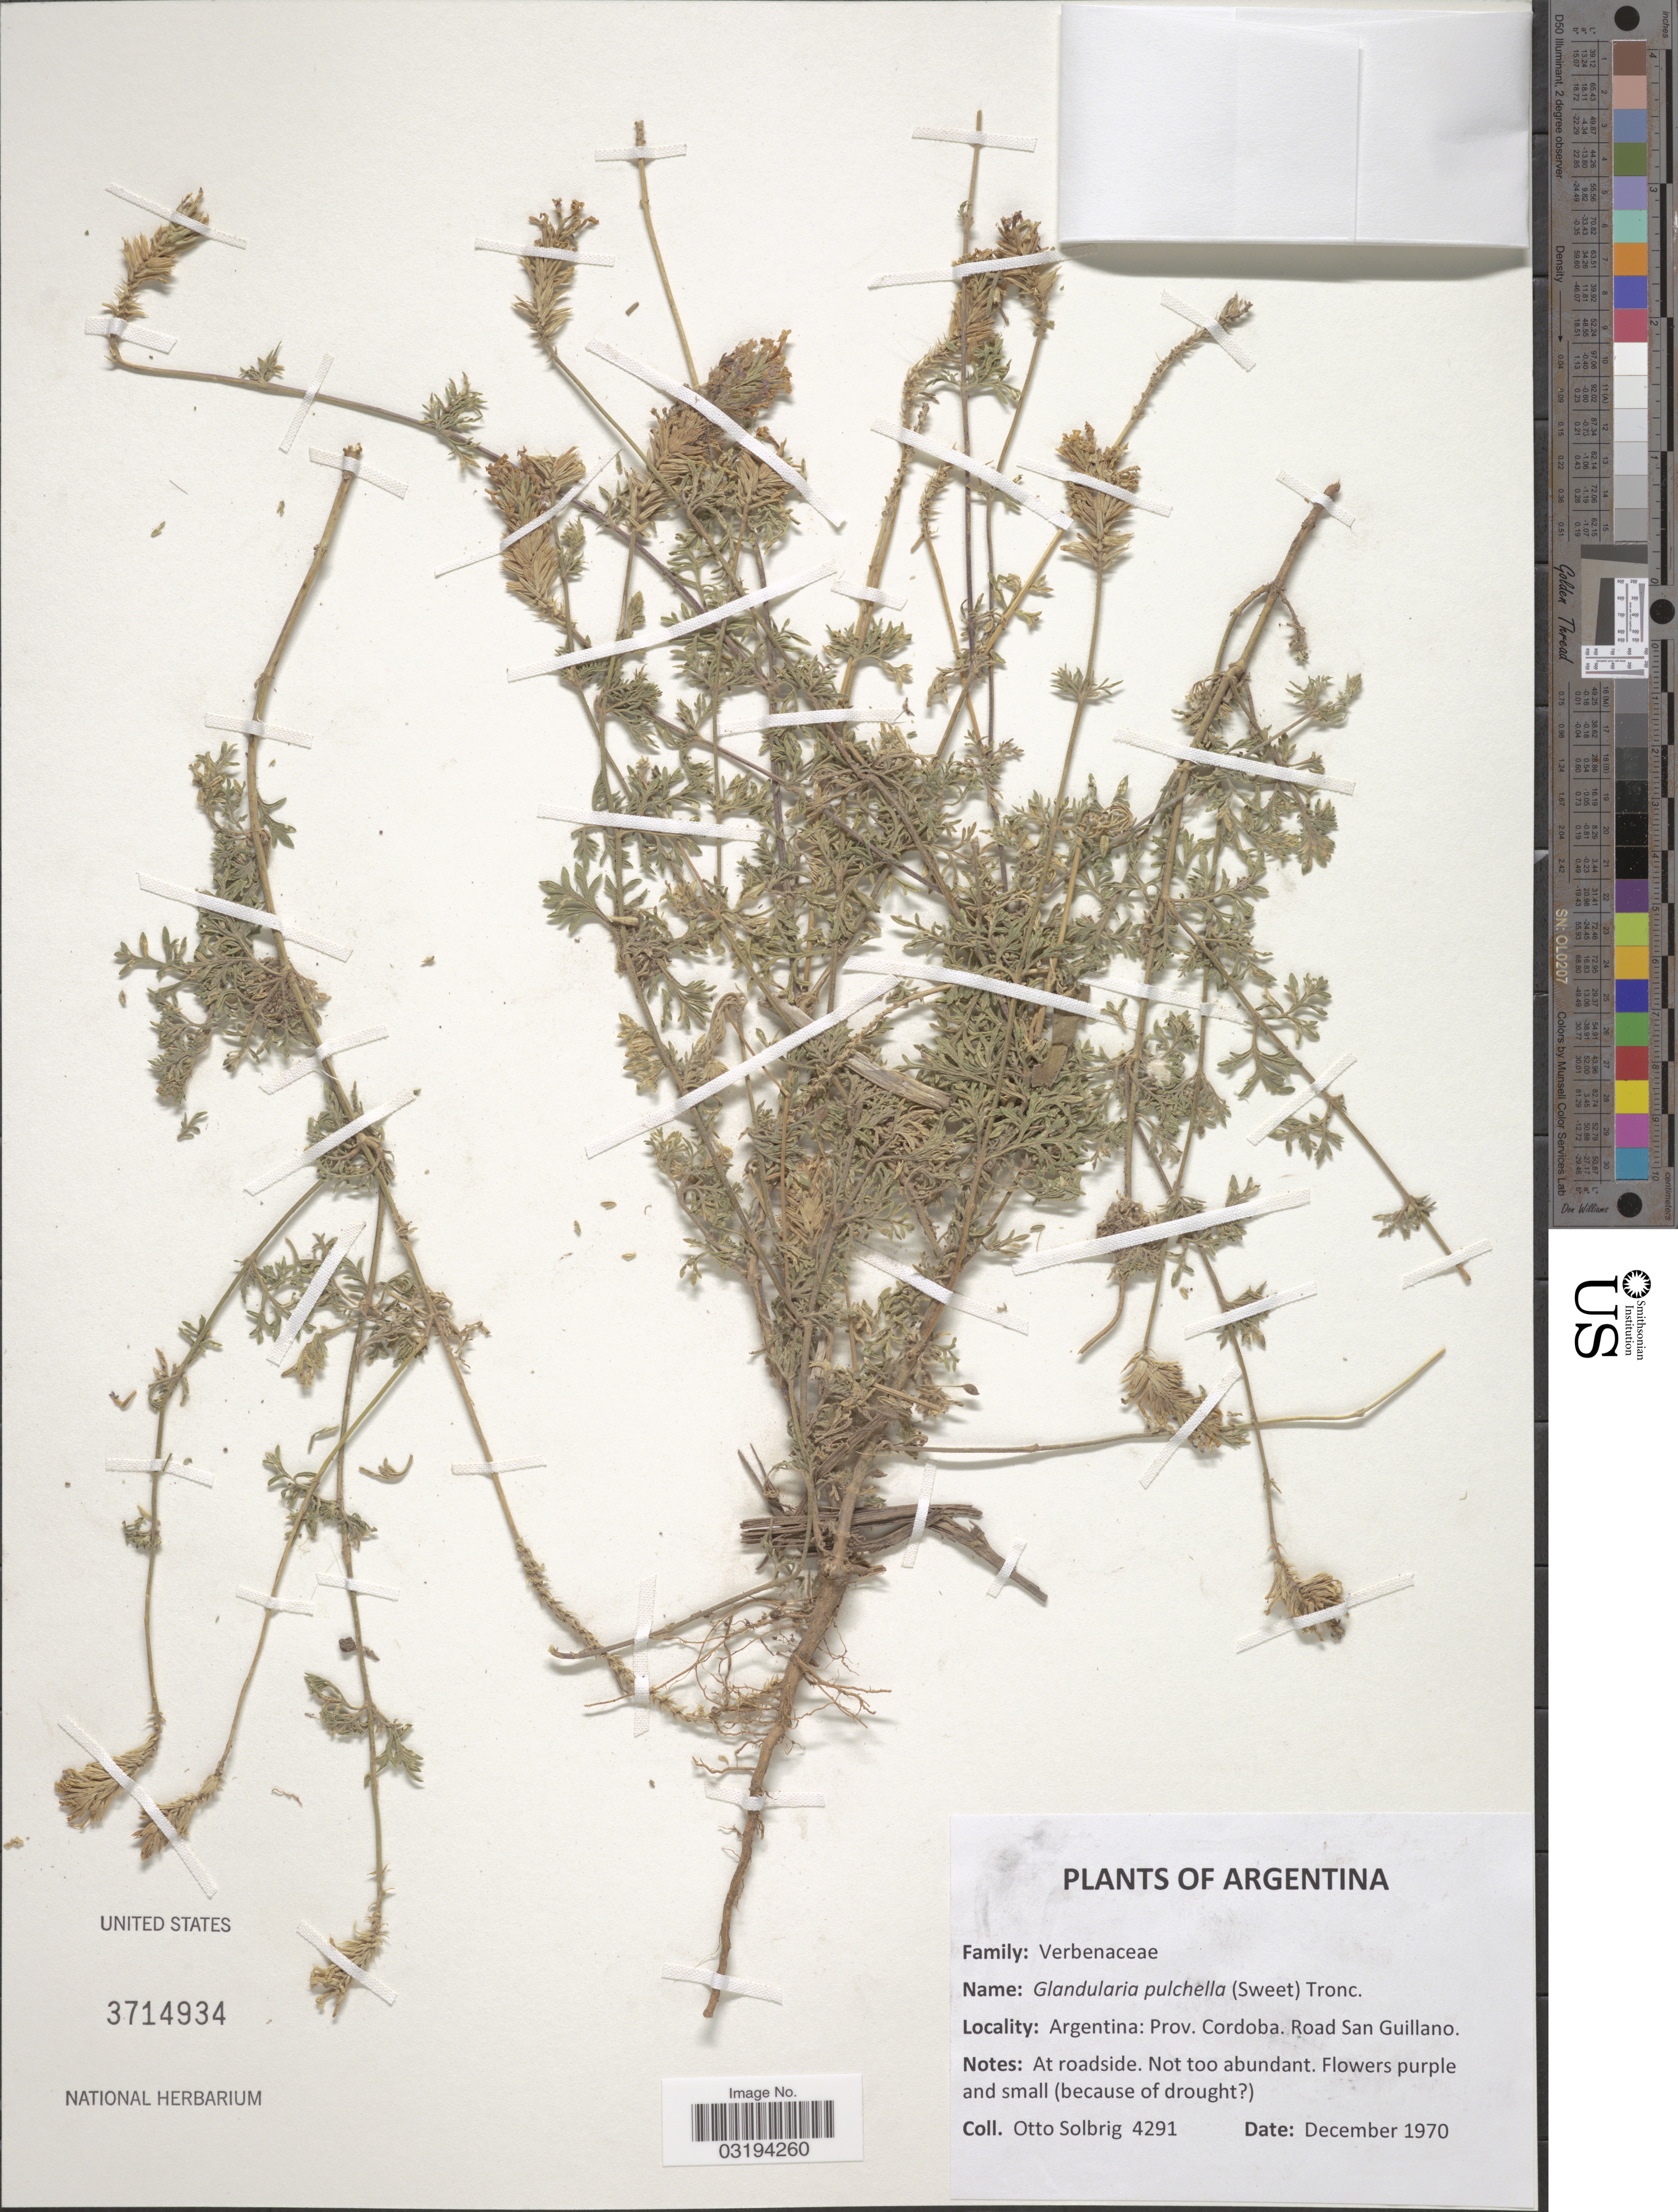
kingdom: Plantae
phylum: Tracheophyta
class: Magnoliopsida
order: Lamiales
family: Verbenaceae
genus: Verbena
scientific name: Verbena pulchella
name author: Greene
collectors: O. T. Solbrig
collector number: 4291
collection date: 1970-12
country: Argentina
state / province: Cordoba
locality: Road San Guillano.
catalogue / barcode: US 3714934